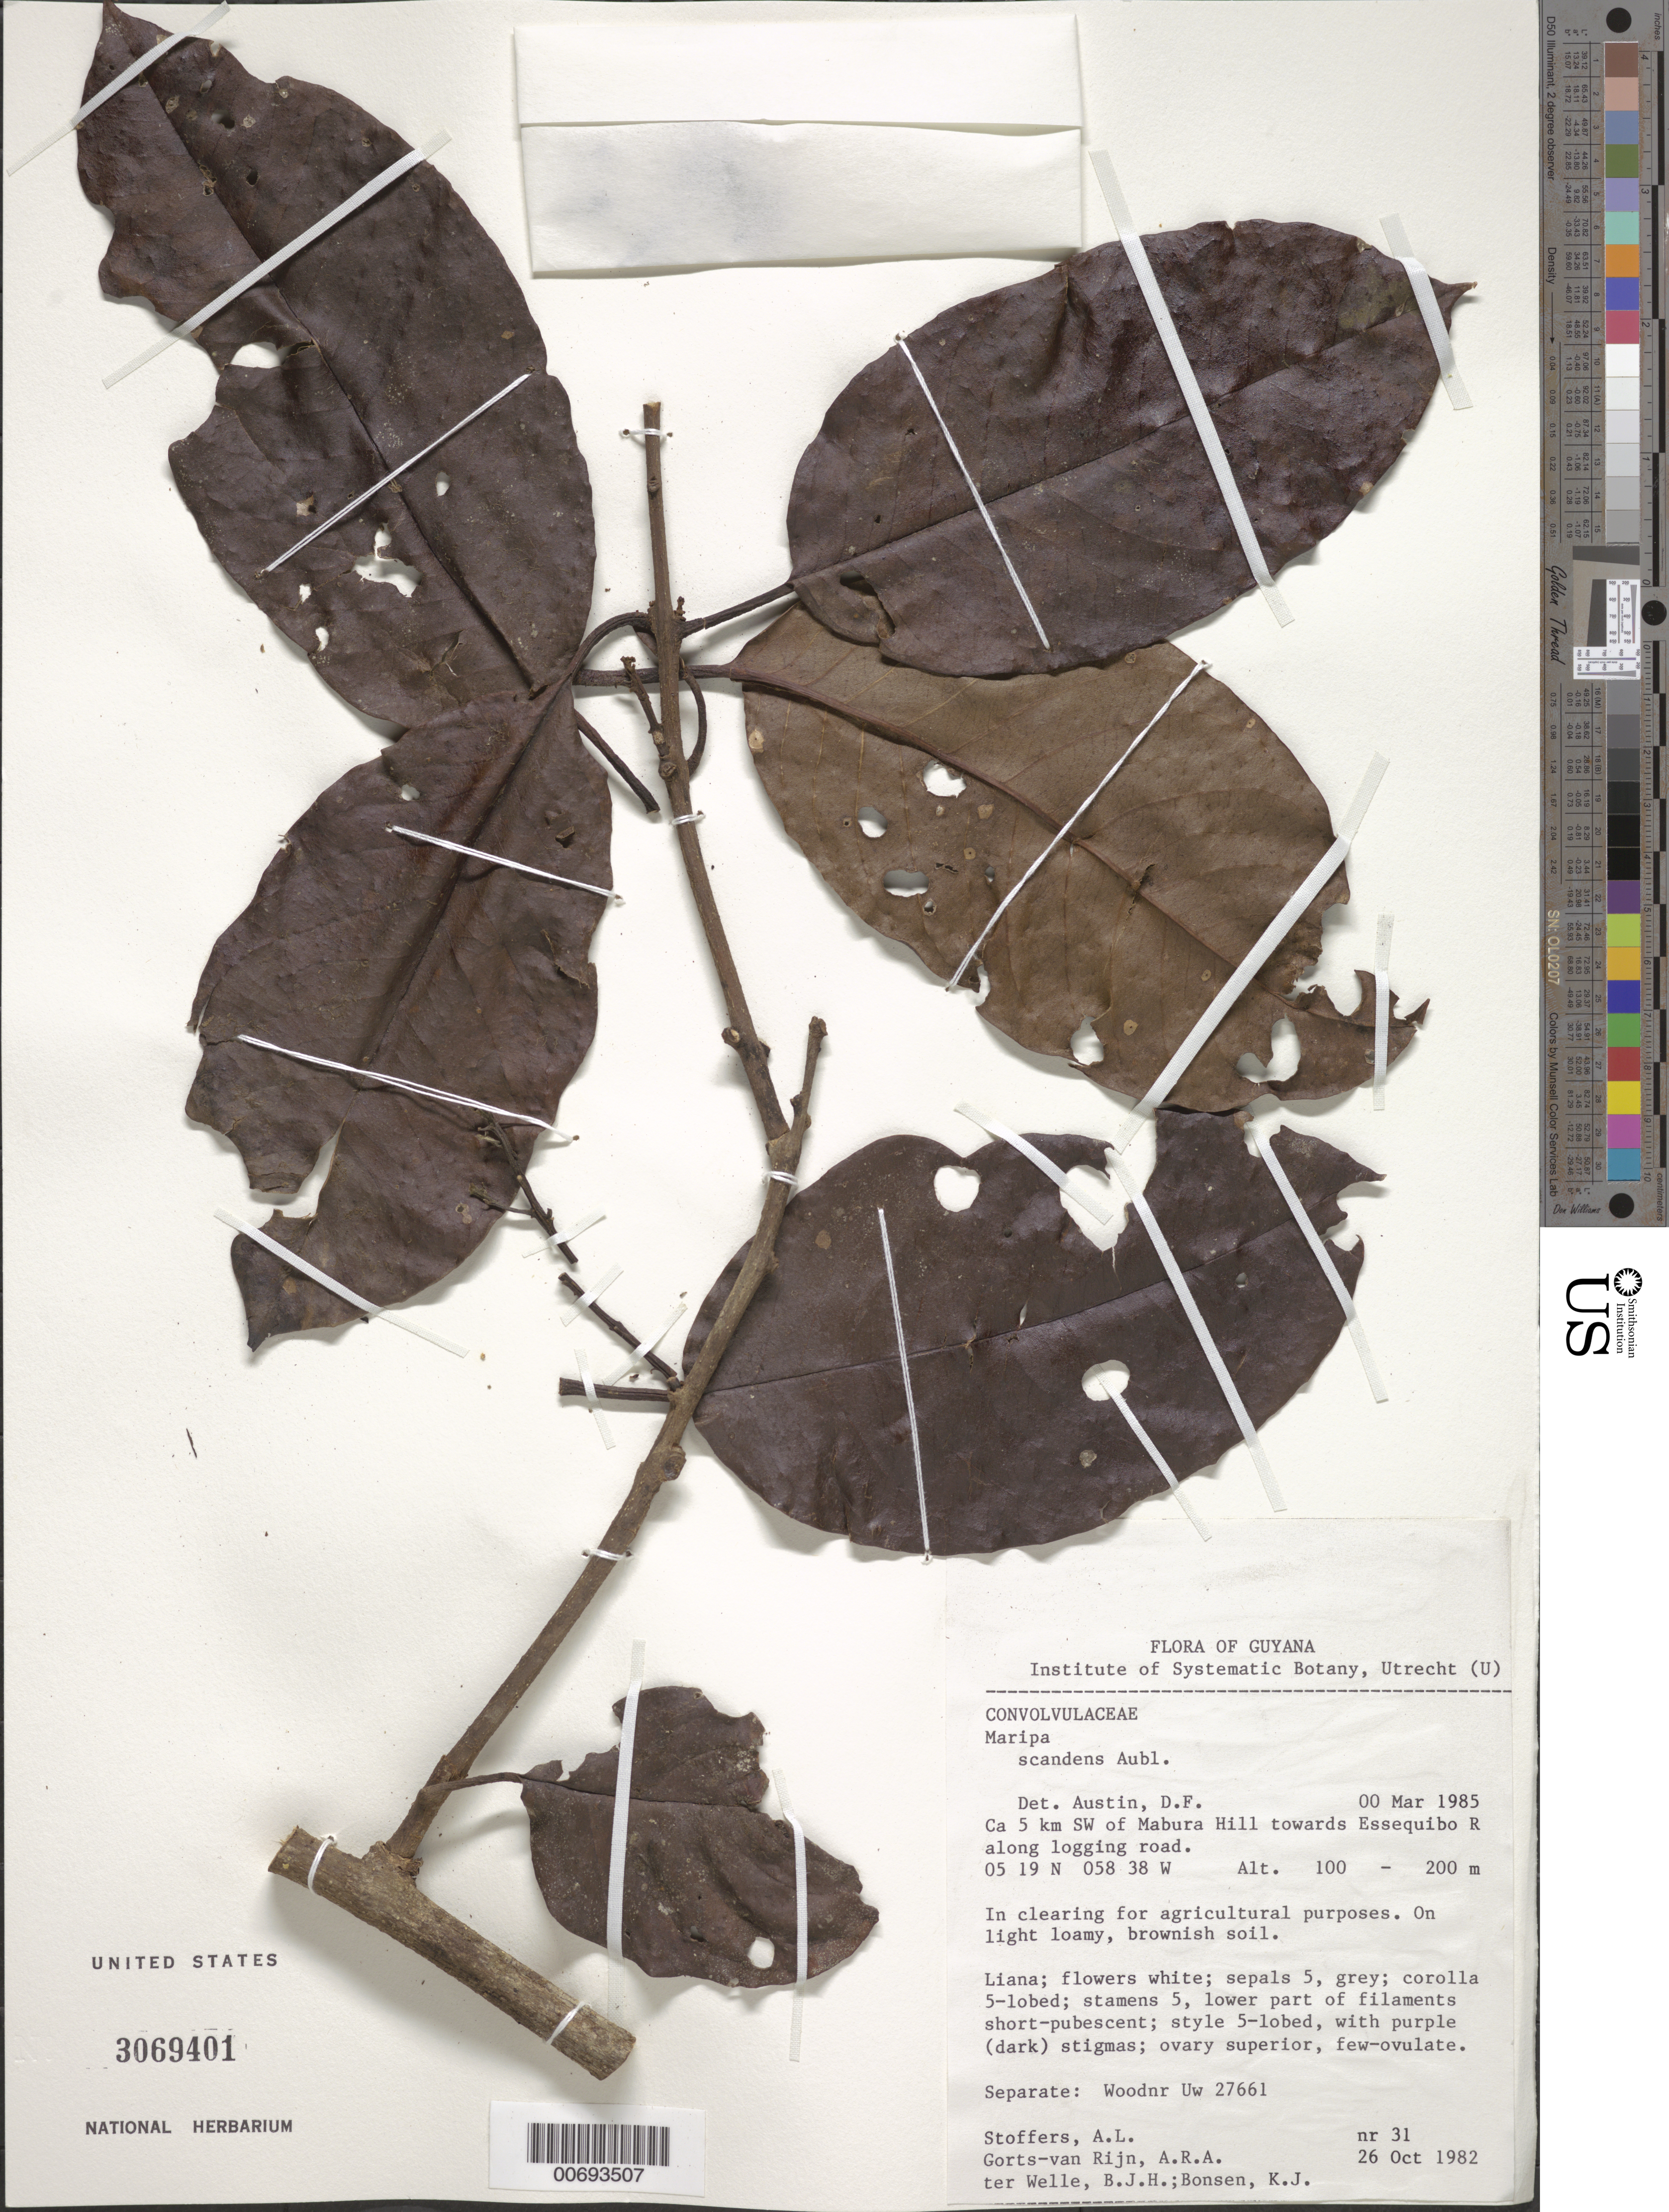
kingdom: Plantae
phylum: Tracheophyta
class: Magnoliopsida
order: Solanales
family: Convolvulaceae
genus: Maripa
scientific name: Maripa scandens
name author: Aubl.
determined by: Austin, D. F.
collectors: A. Stoffers, A. .R. A. Görts-van Rijn, B. Welle & K. Bonsen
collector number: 31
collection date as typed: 26-Oct-82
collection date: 1982-10-26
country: Guyana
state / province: U. Demerara-Berbice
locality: Mabura Hill, 5 km SW of, towards Essequibo R.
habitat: Clearing for agricultural purposes on light, loamy soil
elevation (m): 100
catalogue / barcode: US 3069401